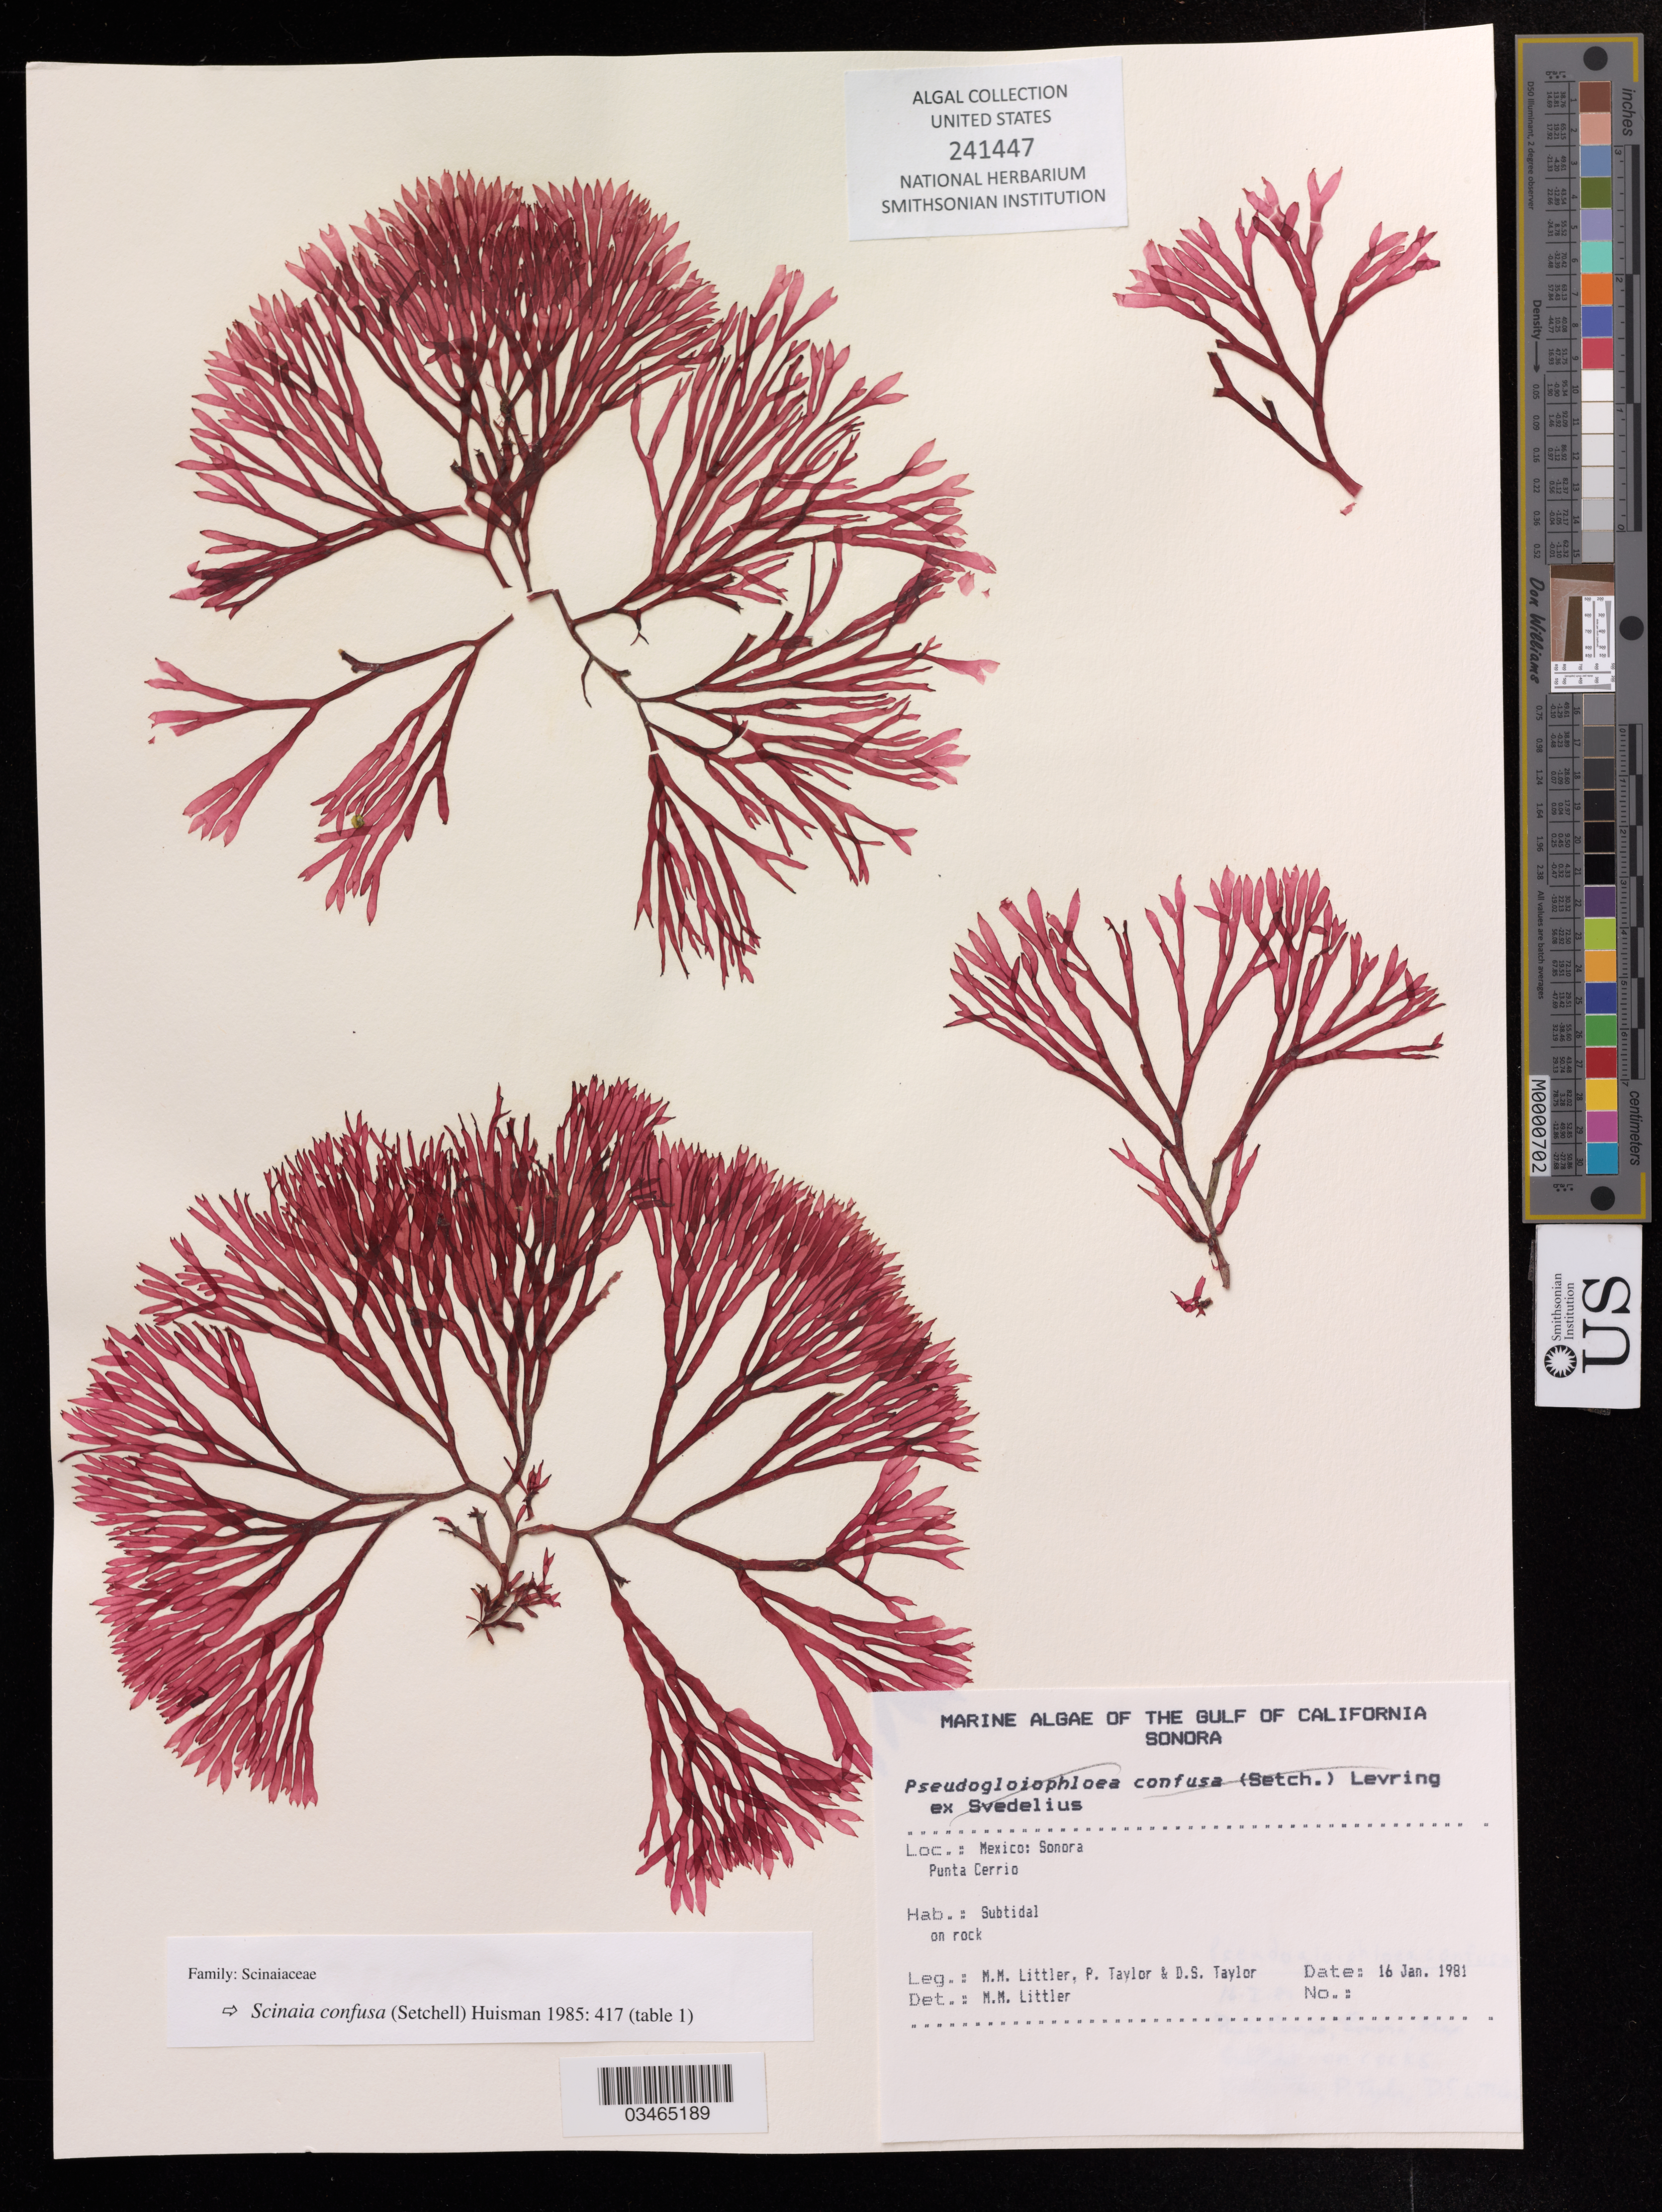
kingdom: Plantae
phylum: Rhodophyta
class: Florideophyceae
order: Nemaliales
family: Scinaiaceae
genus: Scinaia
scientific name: Scinaia confusa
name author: (Setch.) Huisman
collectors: M. M. Littler & P. Taylor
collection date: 1981-01-16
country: Mexico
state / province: Sonora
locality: The Gulf of California. Punta Cerrio.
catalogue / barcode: US 241447